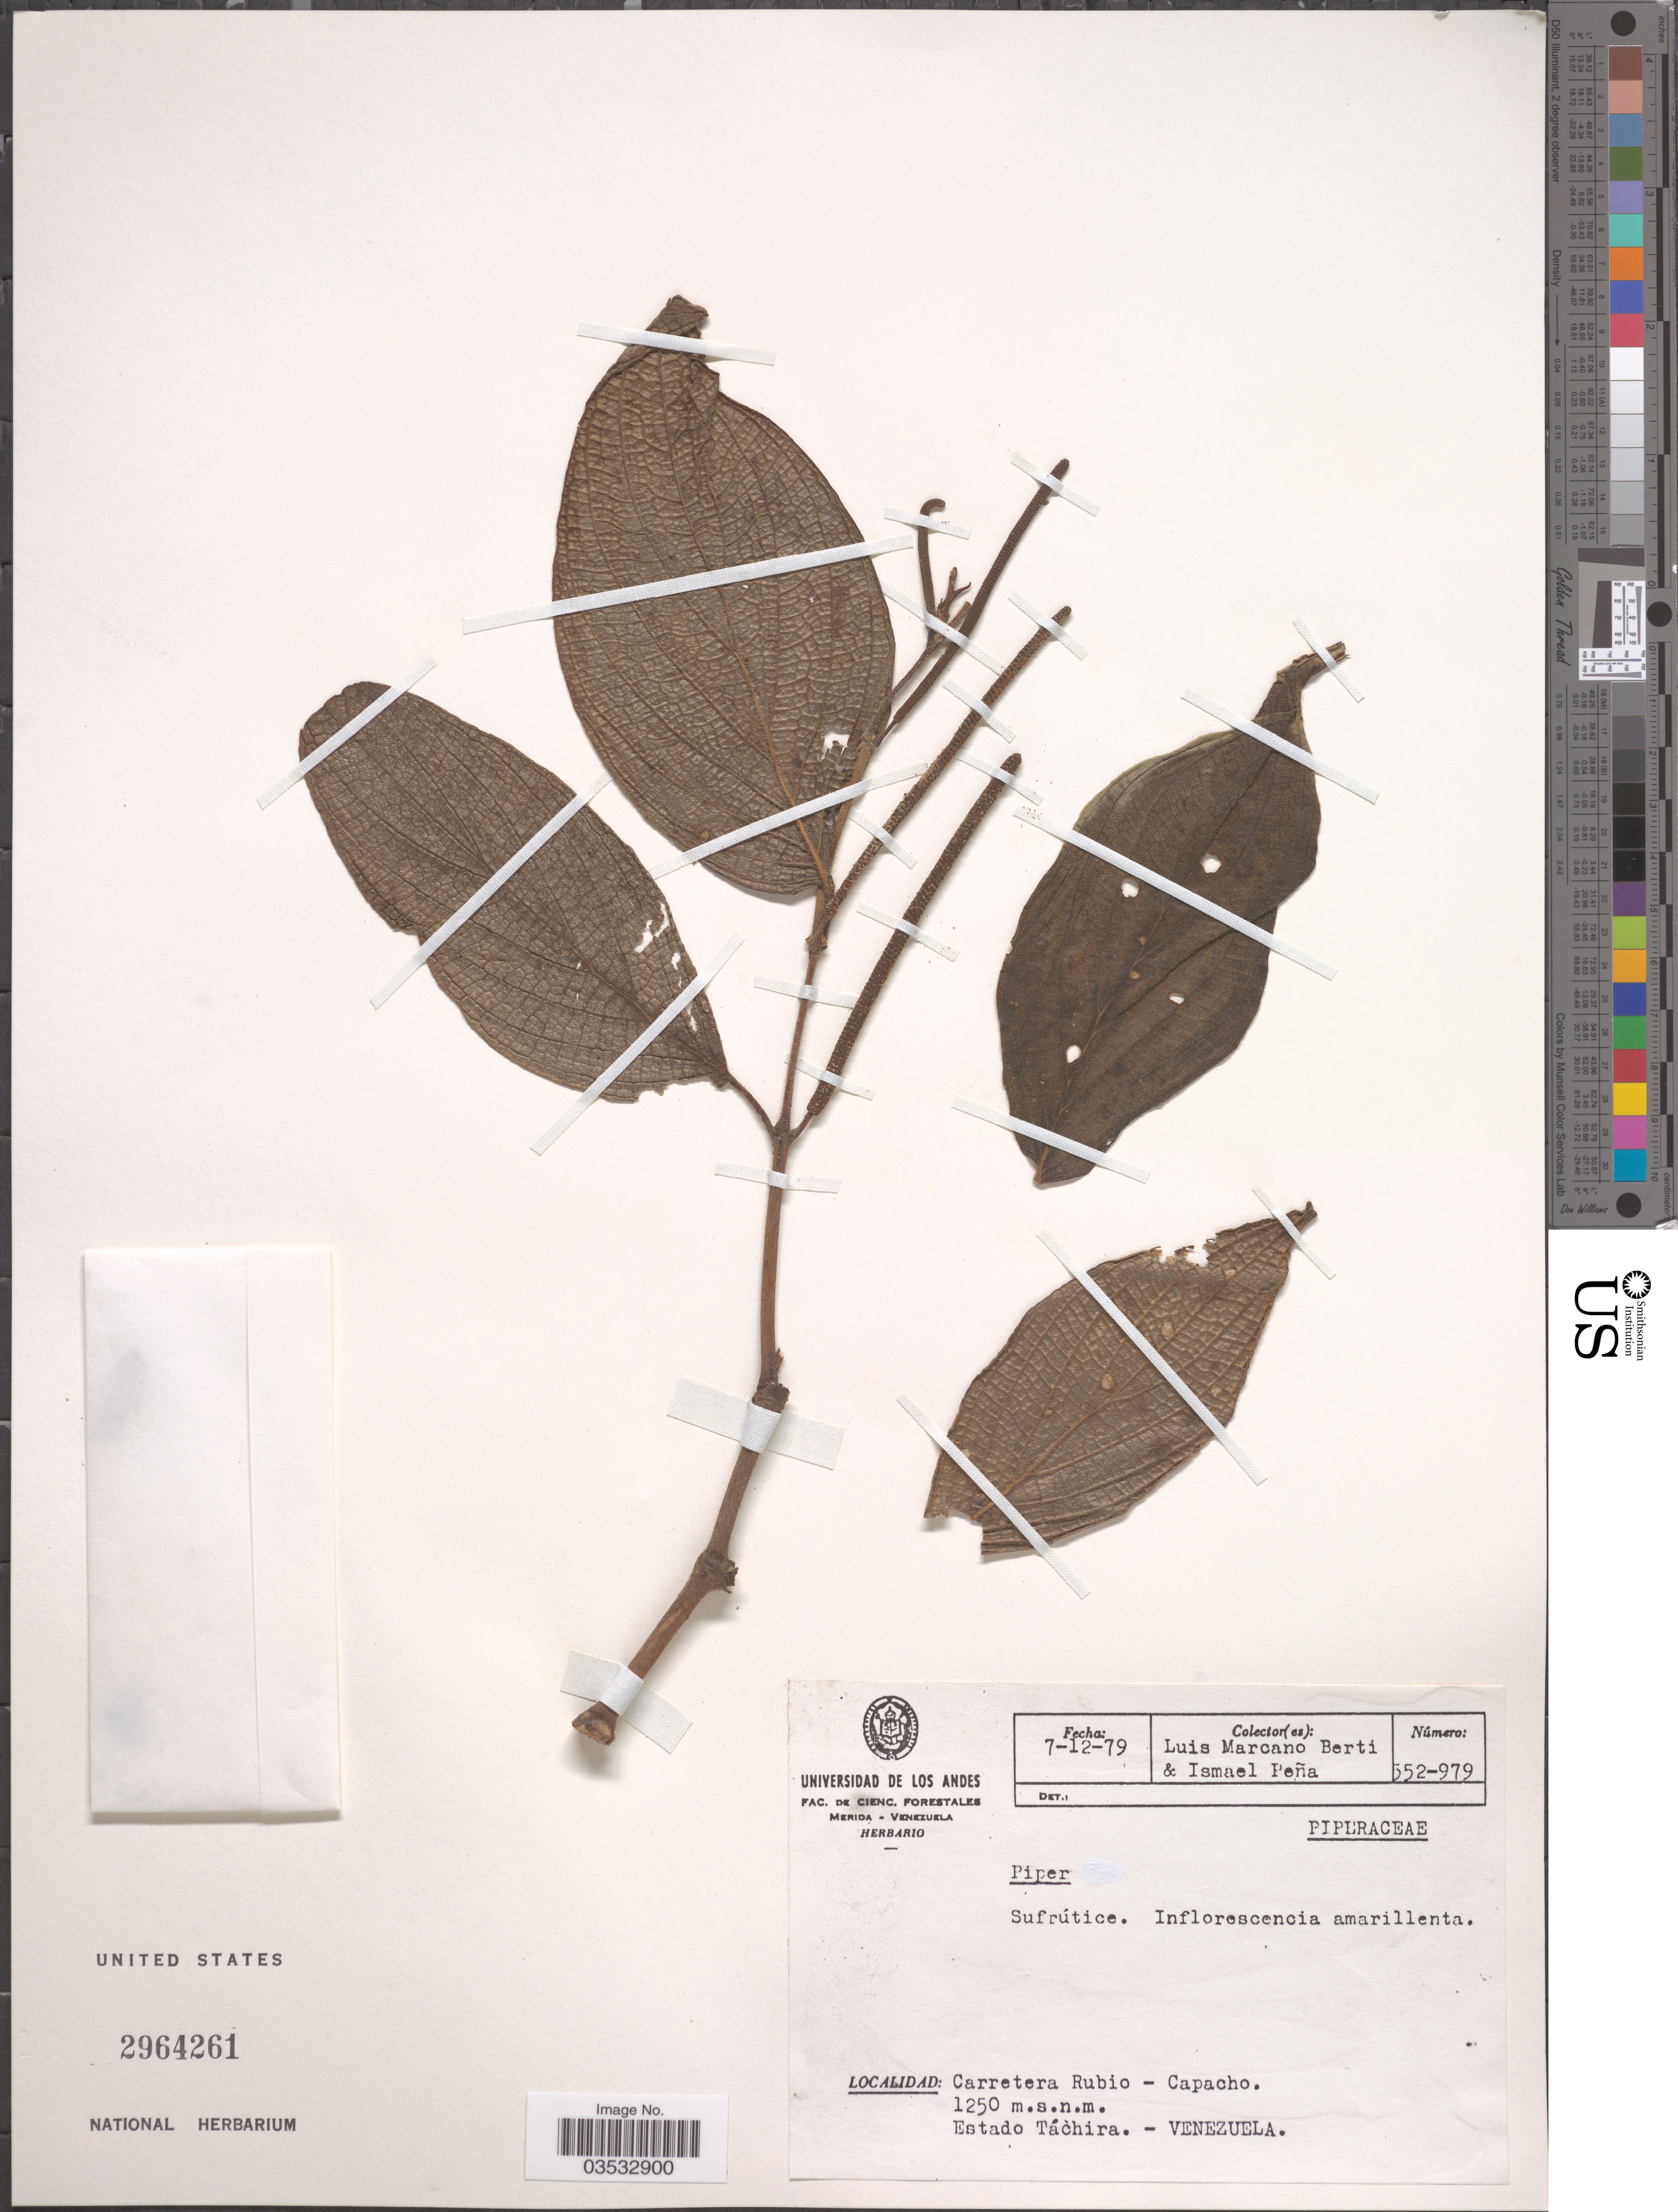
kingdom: Plantae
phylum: Tracheophyta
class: Magnoliopsida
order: Piperales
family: Piperaceae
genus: Piper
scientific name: Piper sp.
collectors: L. Marcano-Berti & I. Pena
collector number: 552-979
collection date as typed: Transcribed d/m/y: 7/12/79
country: Venezuela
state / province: Tachira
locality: Carretera Rubió - Capacho.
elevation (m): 1250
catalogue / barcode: US 2964261